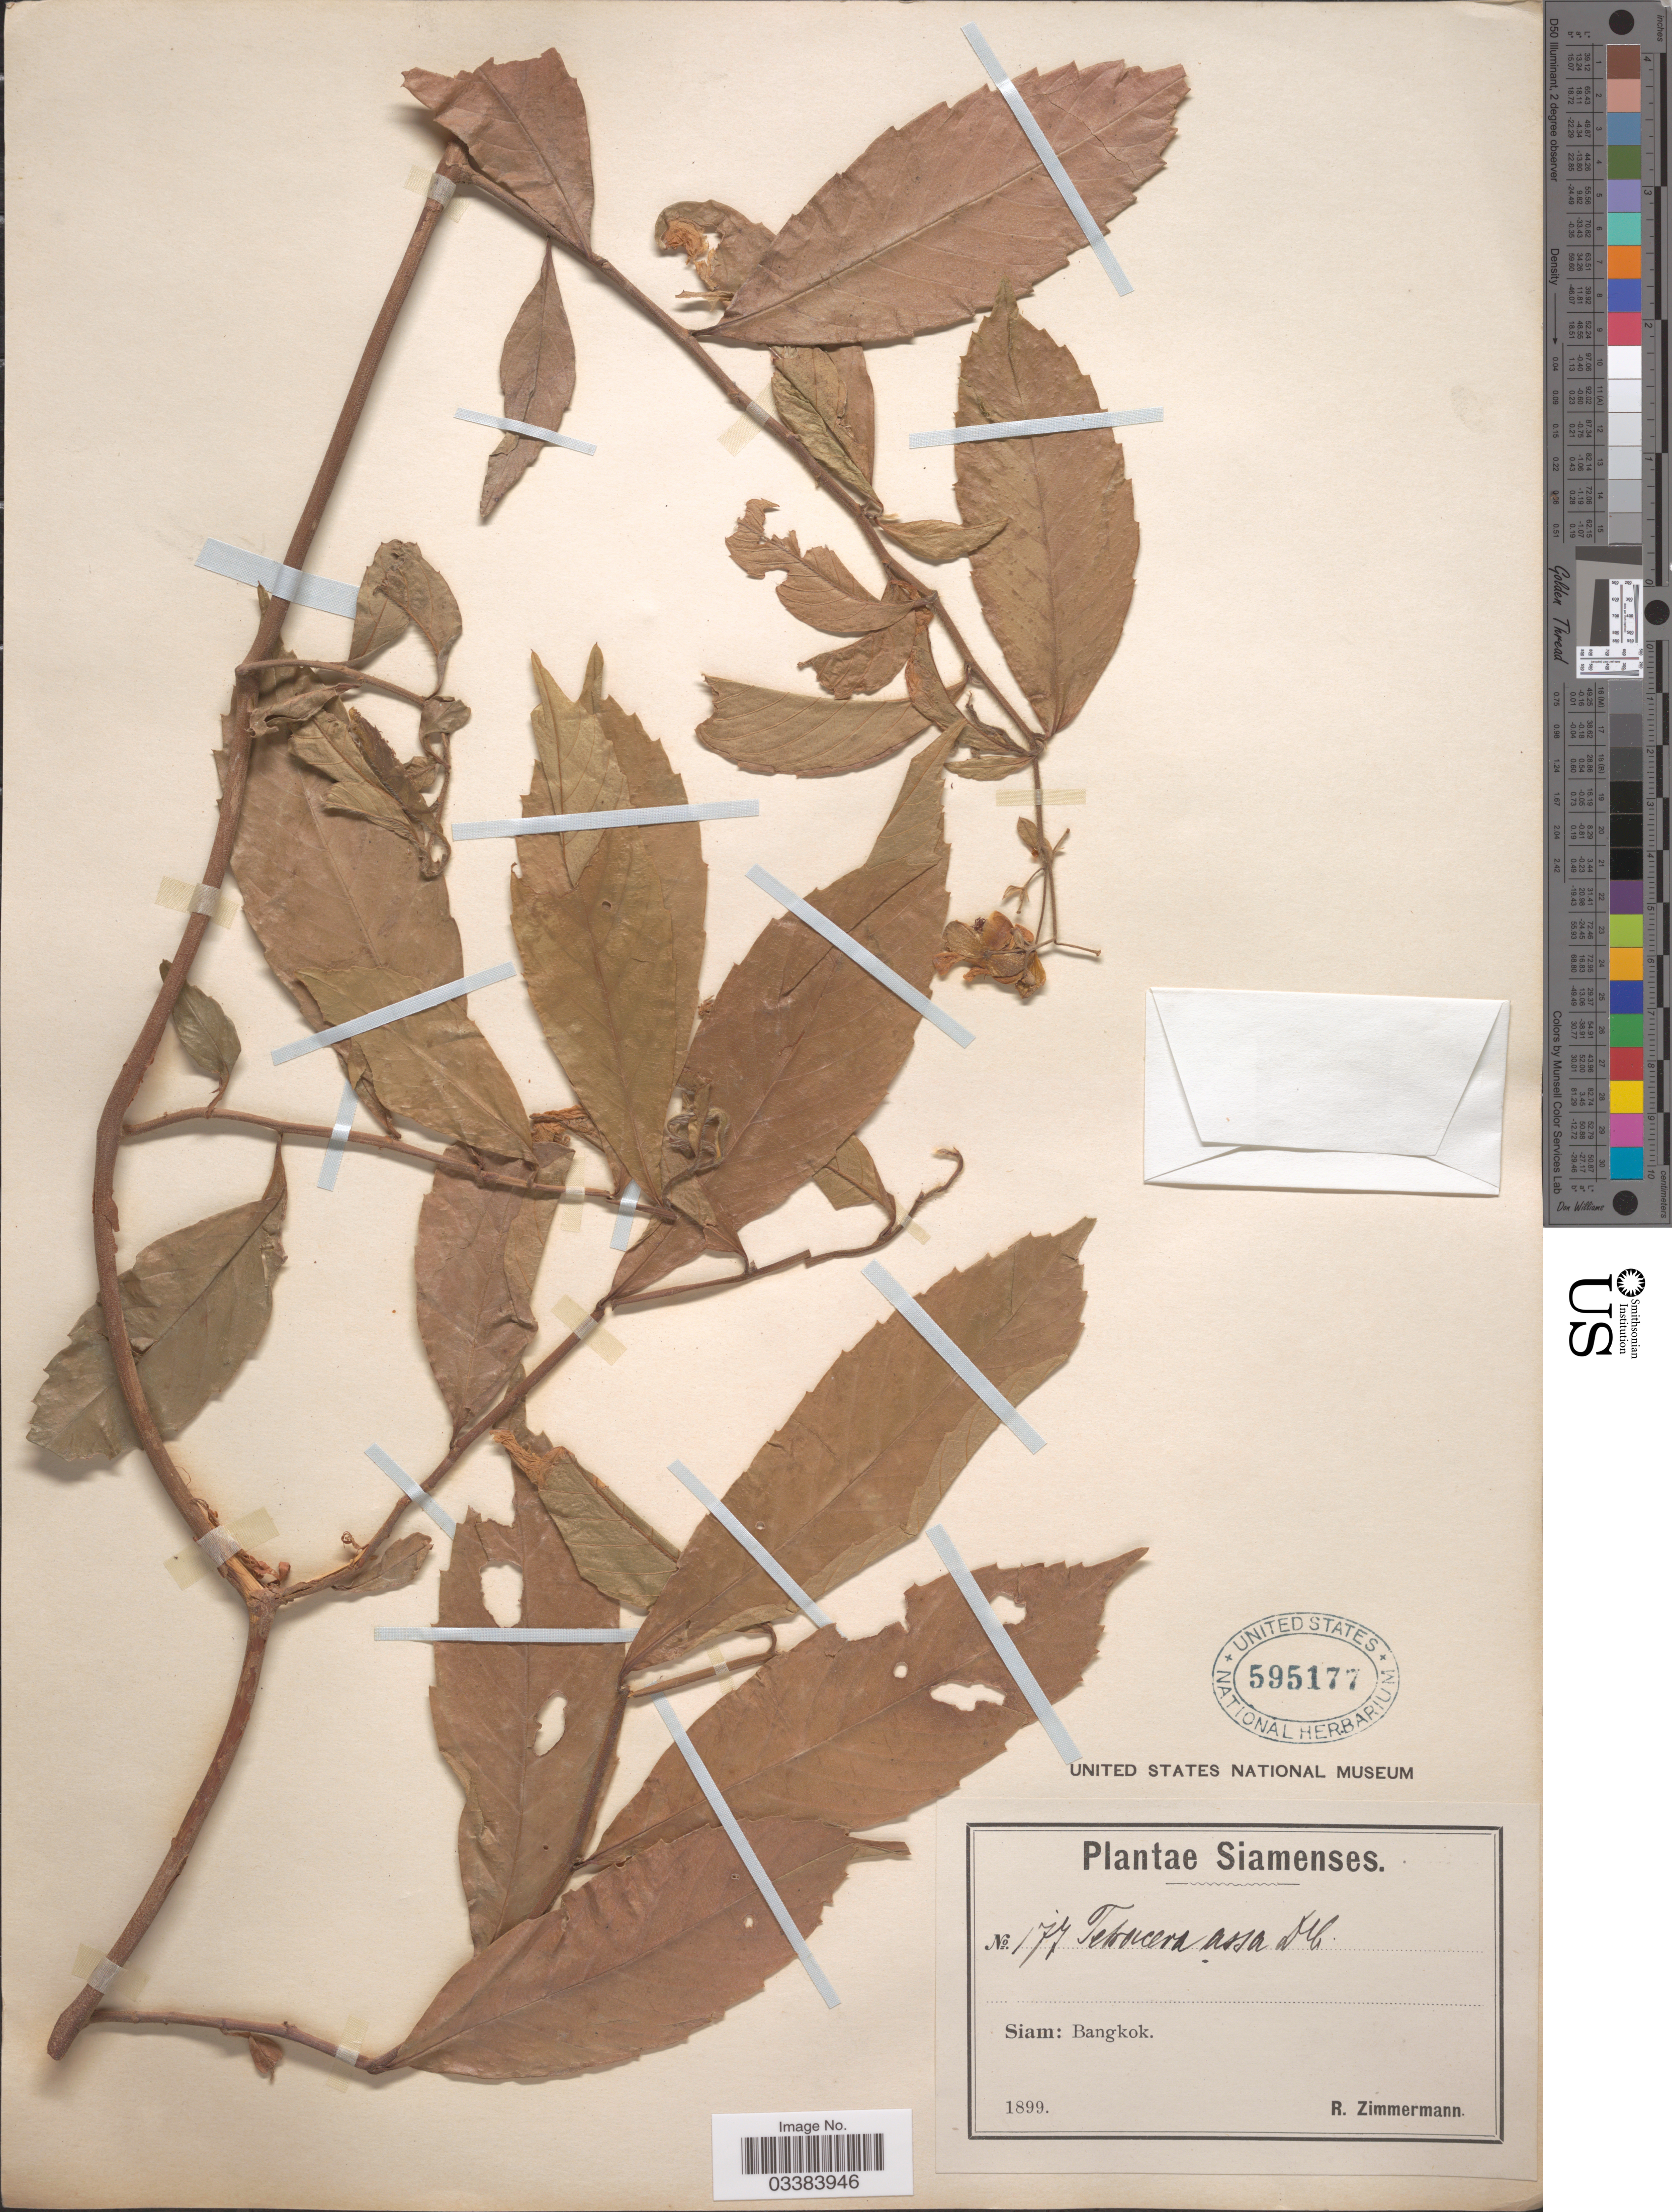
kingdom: Plantae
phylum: Tracheophyta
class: Magnoliopsida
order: Dilleniales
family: Dilleniaceae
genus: Tetracera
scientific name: Tetracera assa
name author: DC.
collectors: R. Zimmermann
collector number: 177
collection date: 1899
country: Thailand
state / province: Bangkok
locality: Siam: Bangkok.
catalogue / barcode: US 595177